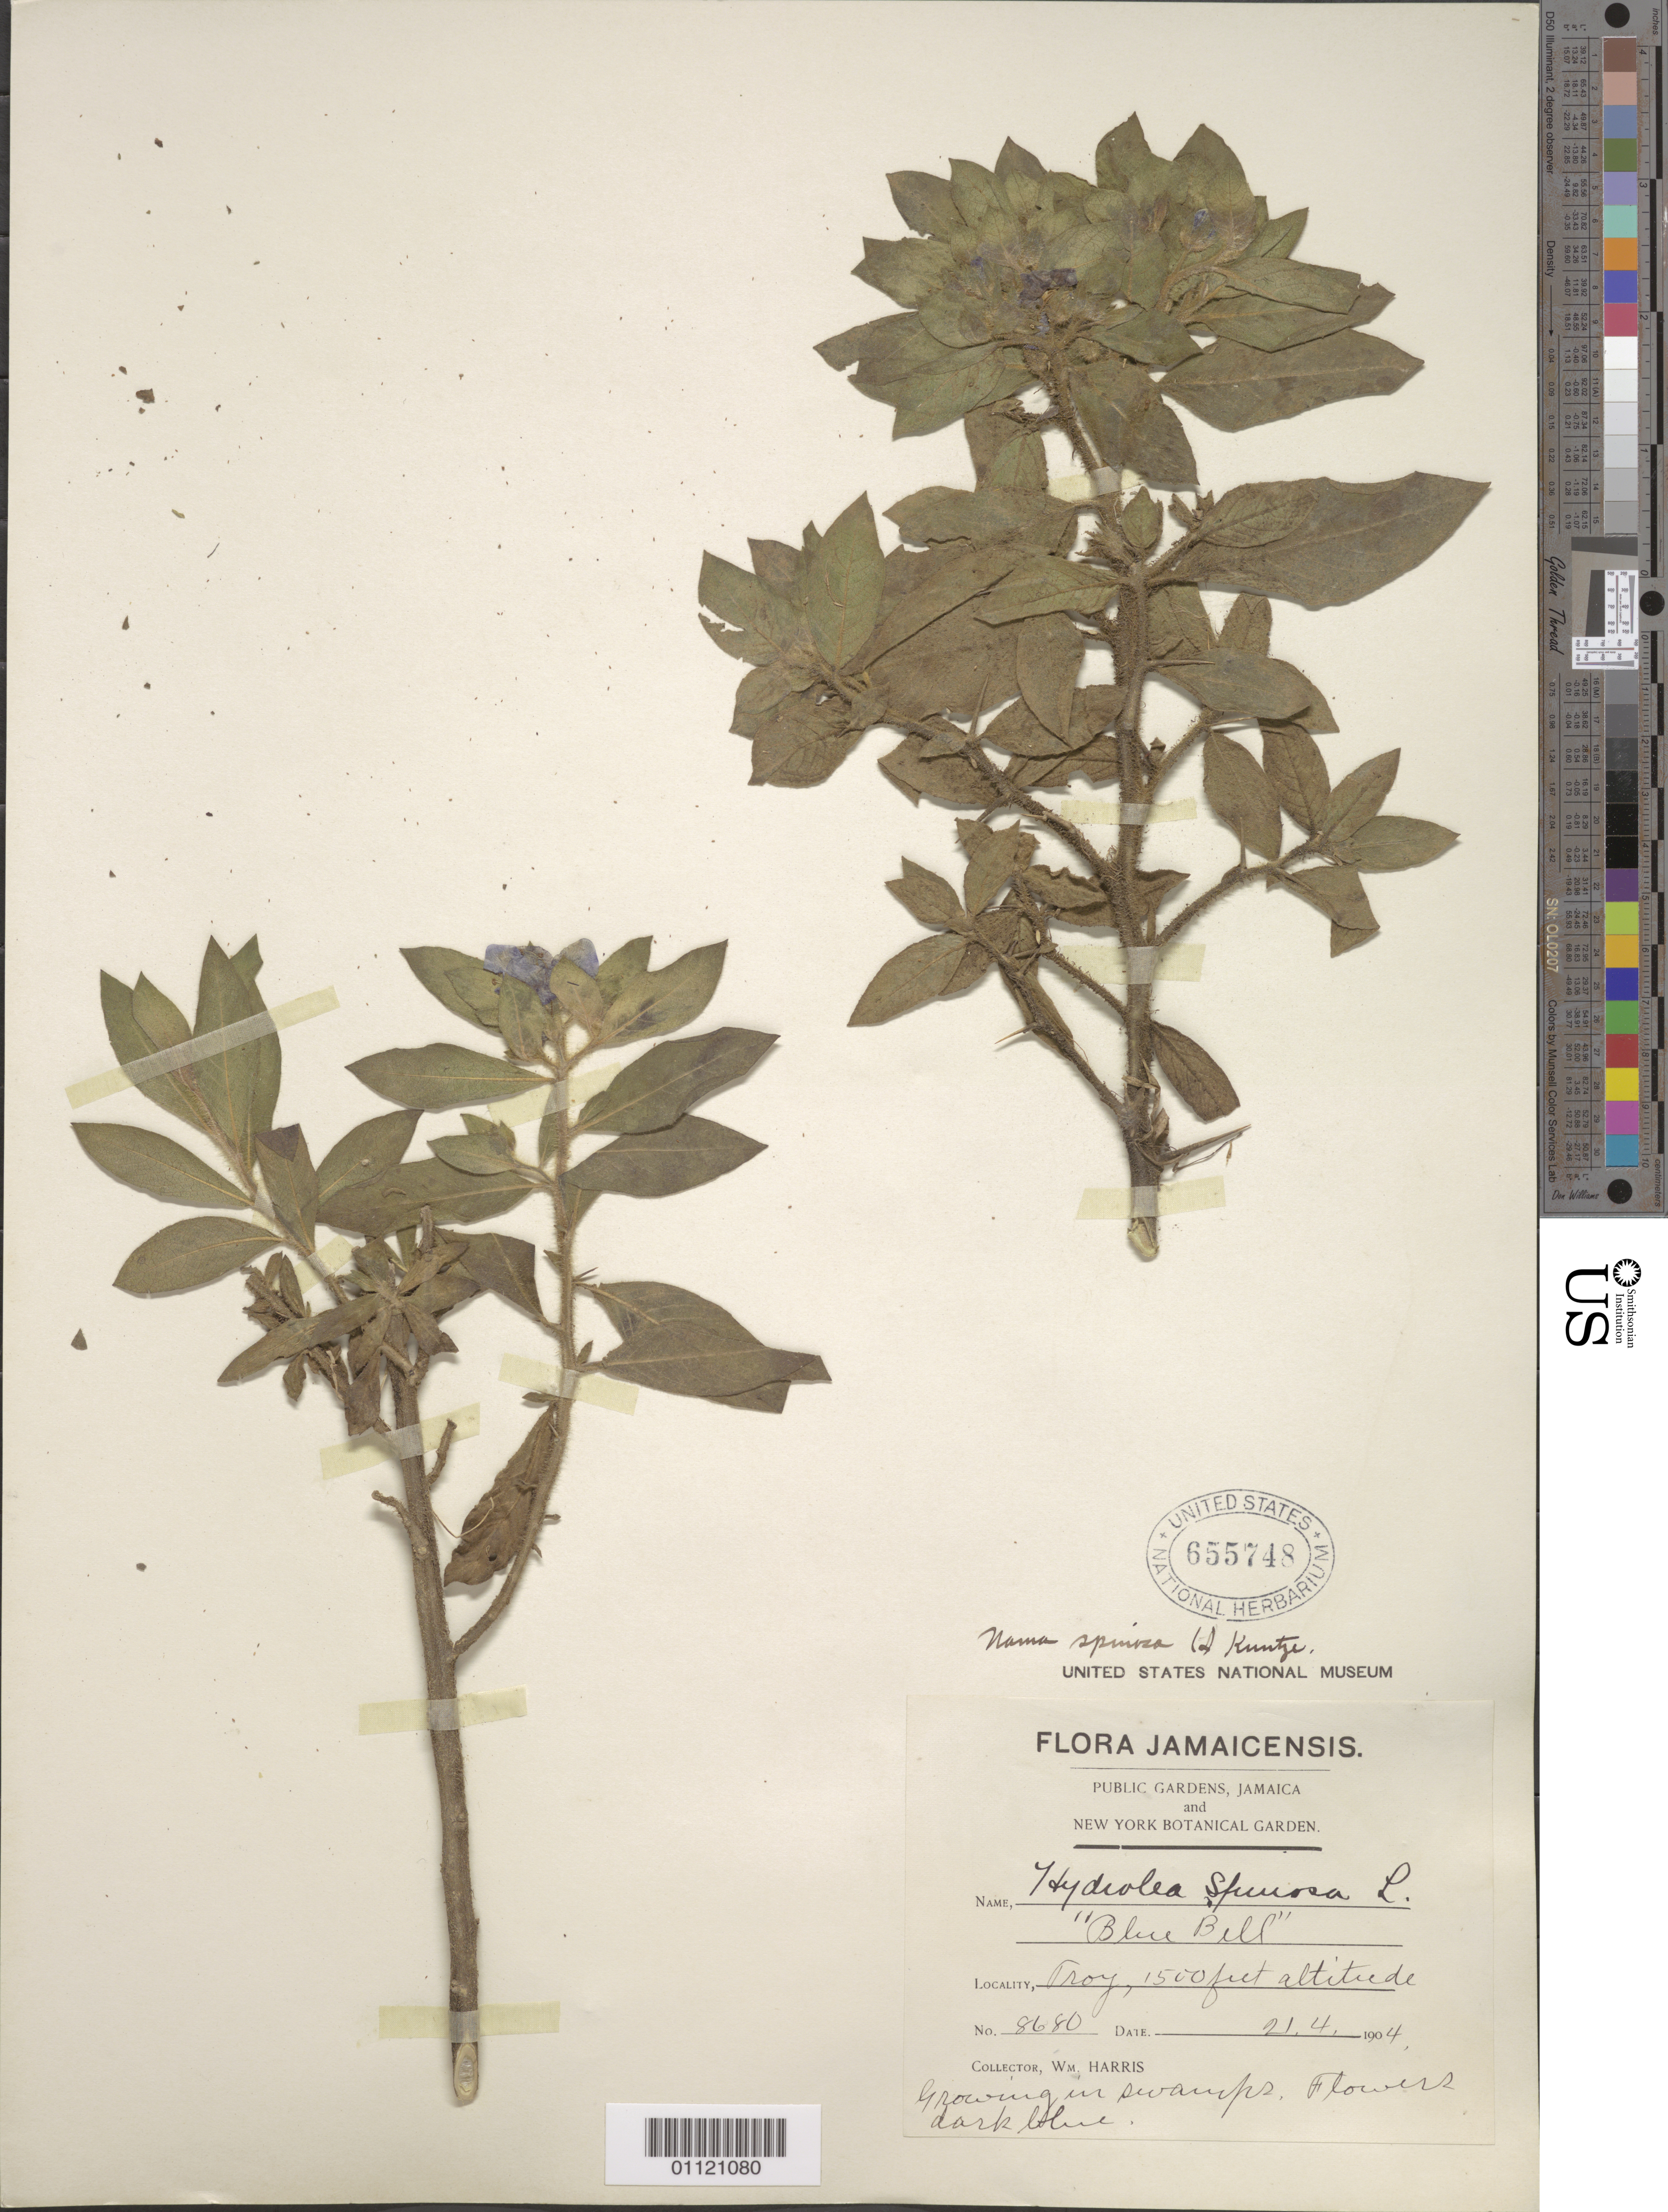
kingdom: Plantae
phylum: Tracheophyta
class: Magnoliopsida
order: Solanales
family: Hydroleaceae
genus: Hydrolea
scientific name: Hydrolea spinosa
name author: L.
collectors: W. H. Harris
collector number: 8680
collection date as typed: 21 Apr 1904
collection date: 1904-04-21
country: Jamaica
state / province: Manchester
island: Jamaica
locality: Troy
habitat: growing in swamps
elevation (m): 457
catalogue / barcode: US 655748